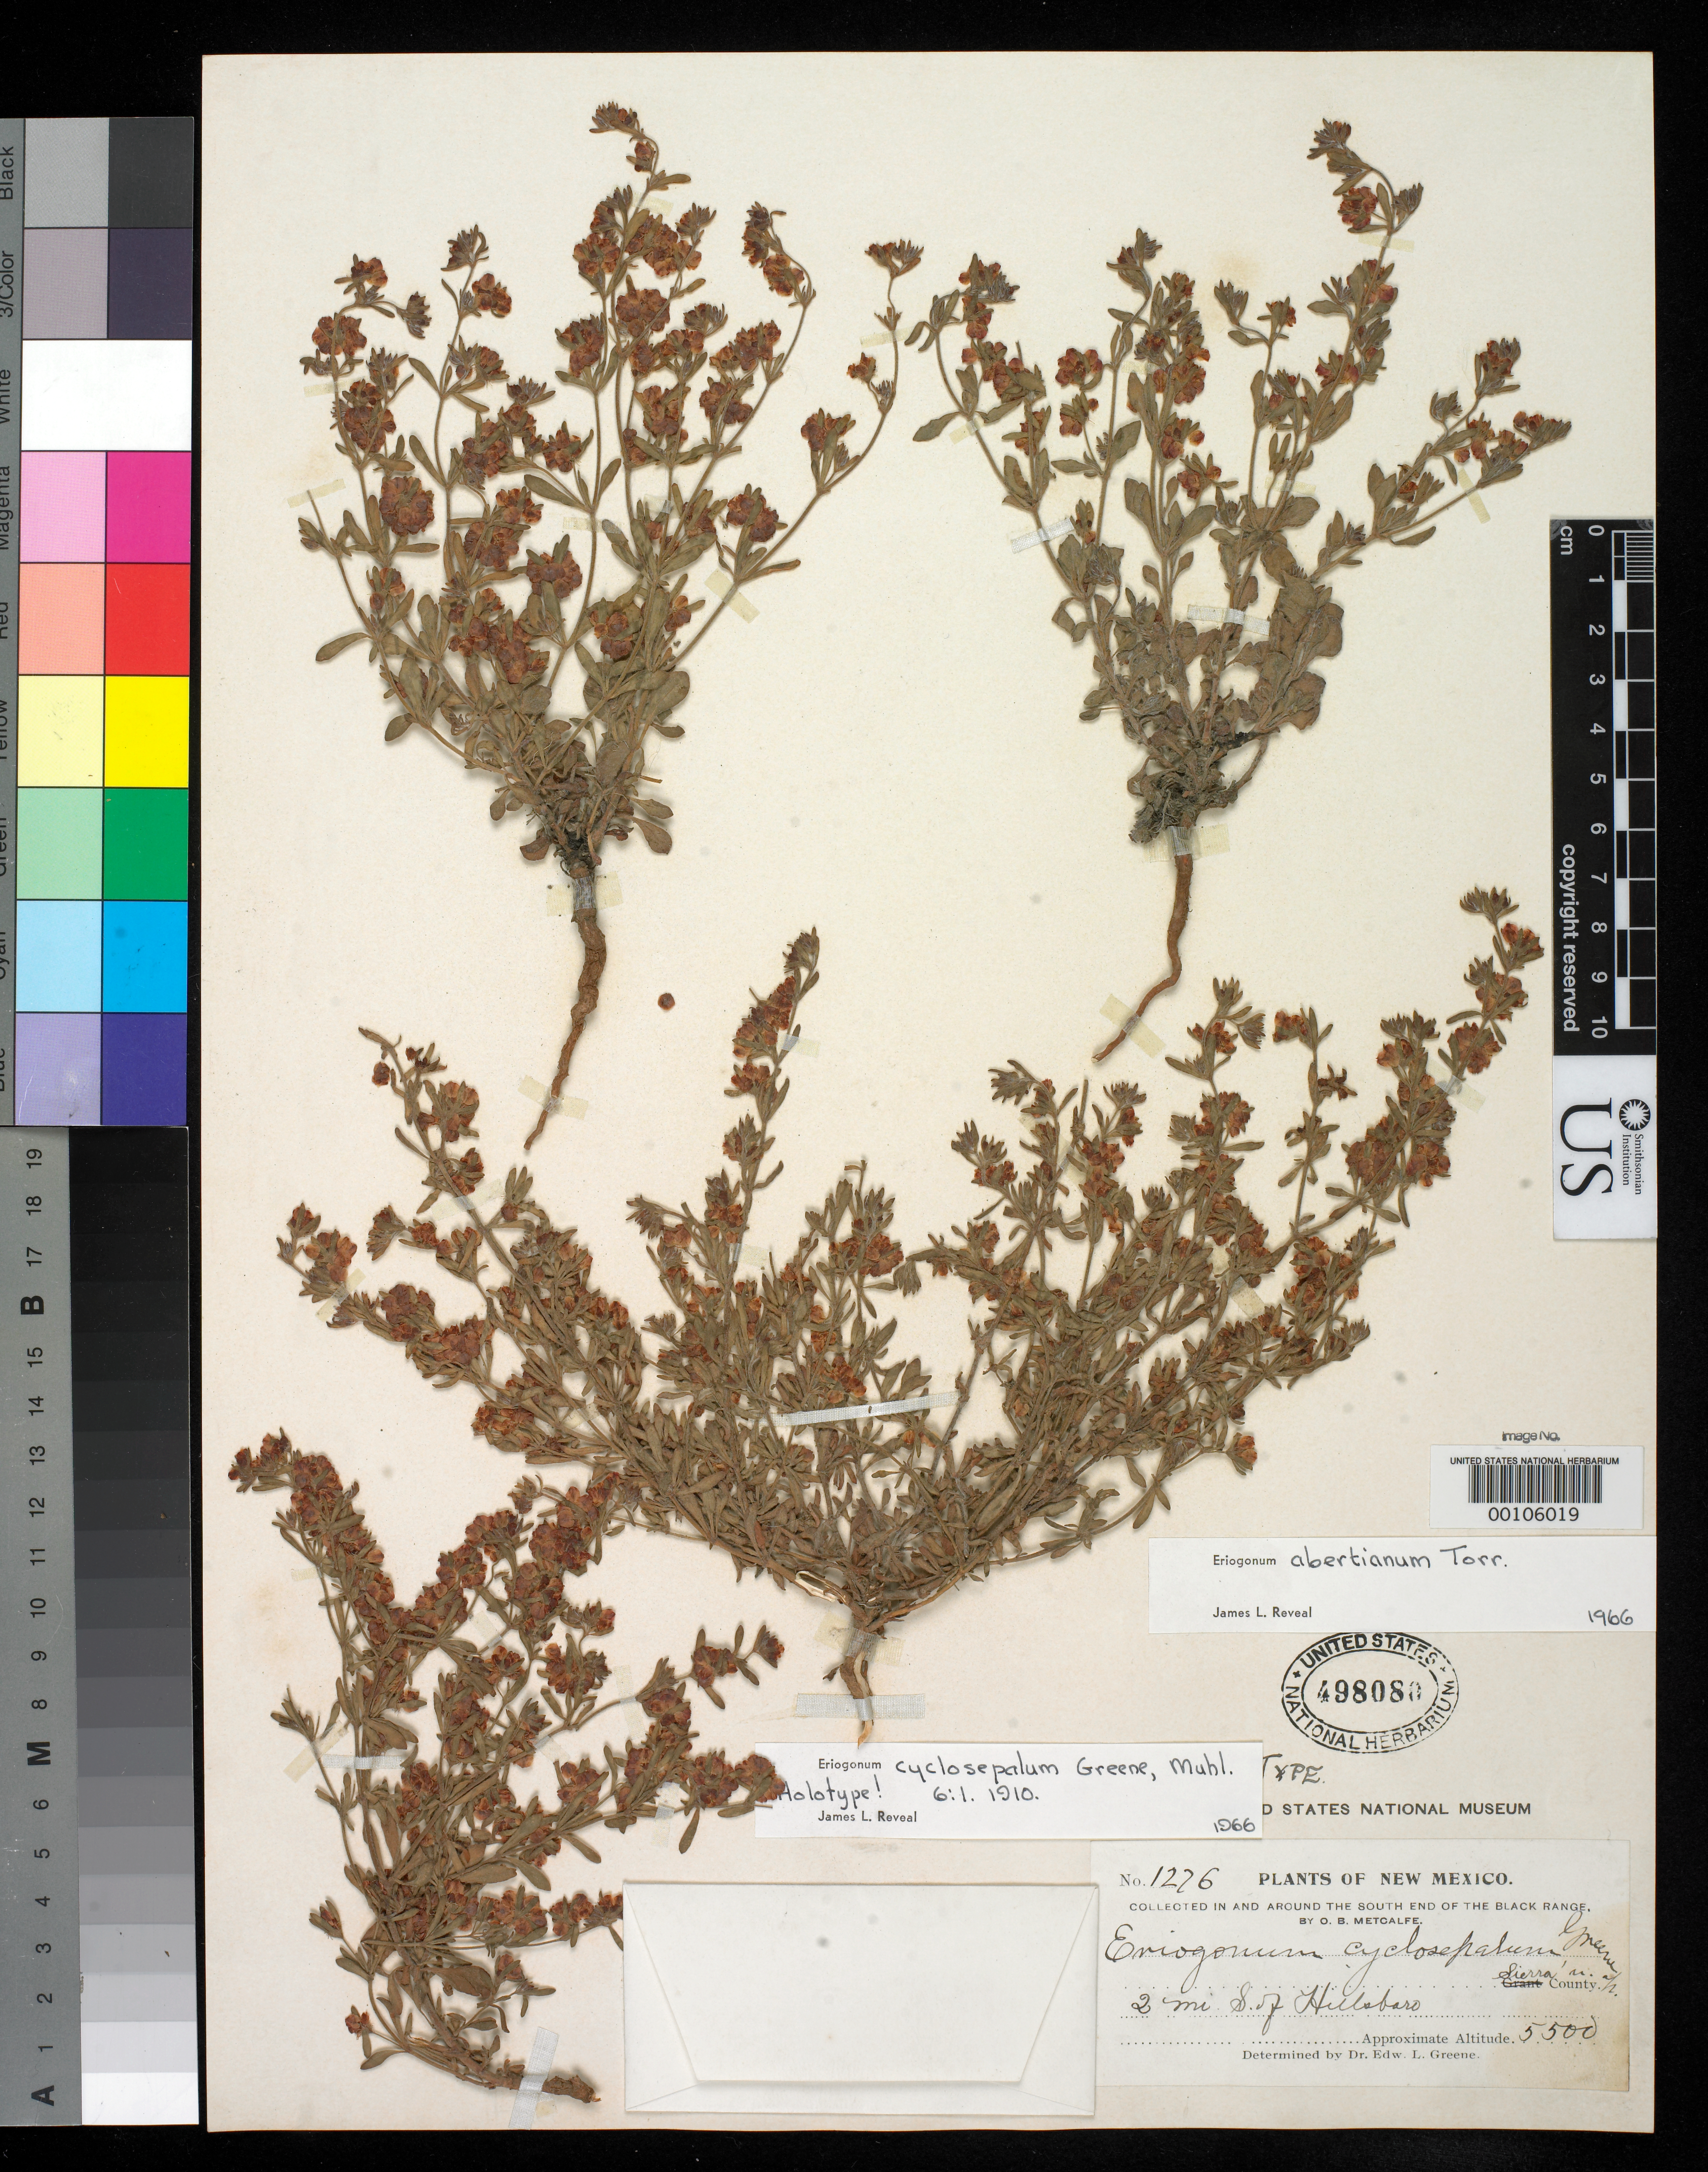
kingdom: Plantae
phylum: Tracheophyta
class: Magnoliopsida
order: Caryophyllales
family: Polygonaceae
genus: Eriogonum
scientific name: Eriogonum cyclosepalum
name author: Greene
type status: Holotype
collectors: O. B. Metcalfe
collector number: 1276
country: United States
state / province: New Mexico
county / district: Sierra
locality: Black Range, 2 mi. south of Hillsboro; alt. 5500 ft.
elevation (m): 1676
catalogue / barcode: US 498080